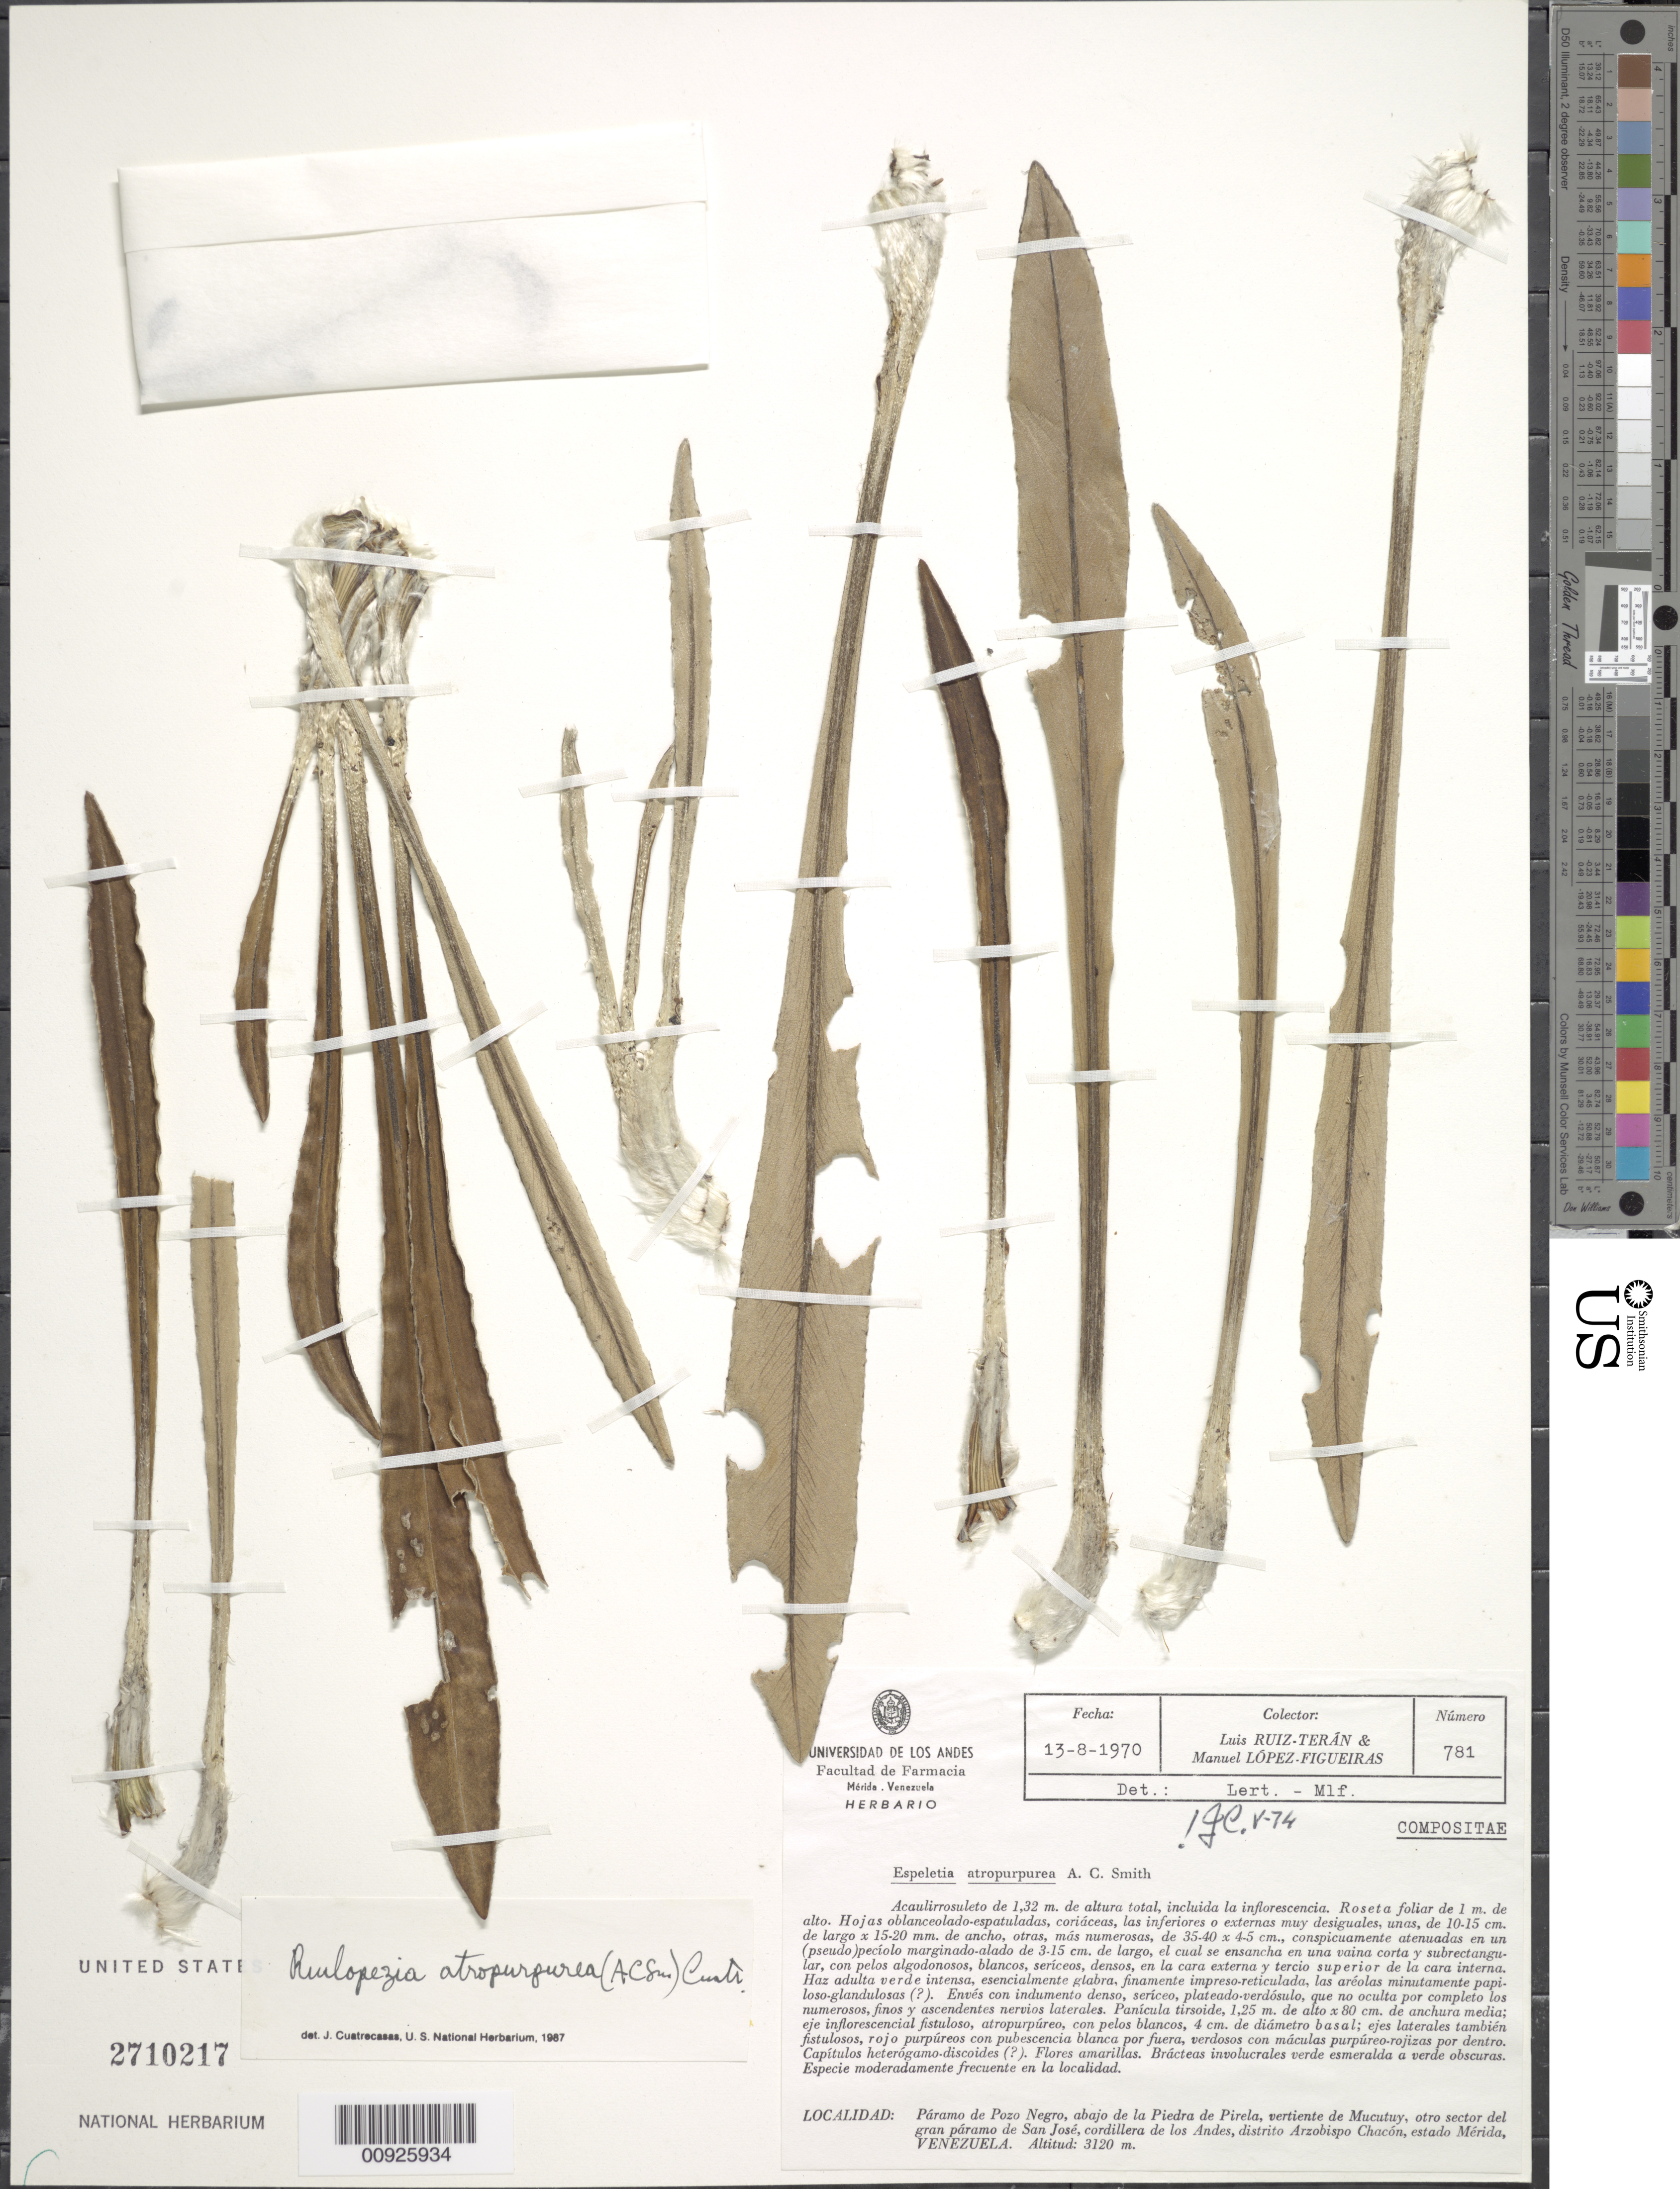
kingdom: Plantae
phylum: Tracheophyta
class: Magnoliopsida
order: Asterales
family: Asteraceae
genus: Ruilopezia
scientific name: Ruilopezia atropurpurea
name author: (A.C. Sm.) Cuatrec.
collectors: L. E. Ruíz-Terán & M. López Figueiras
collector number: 781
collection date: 1970-08-13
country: Venezuela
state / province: Mérida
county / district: Arzobispo Chacón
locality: Páramo de Pozo Negro, debajo de la Piedra la Pirela, vertiente de Mucutuy, otro sector del Páramo de San José, Cordillera de los Andes.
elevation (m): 3120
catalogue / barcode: US 2710217